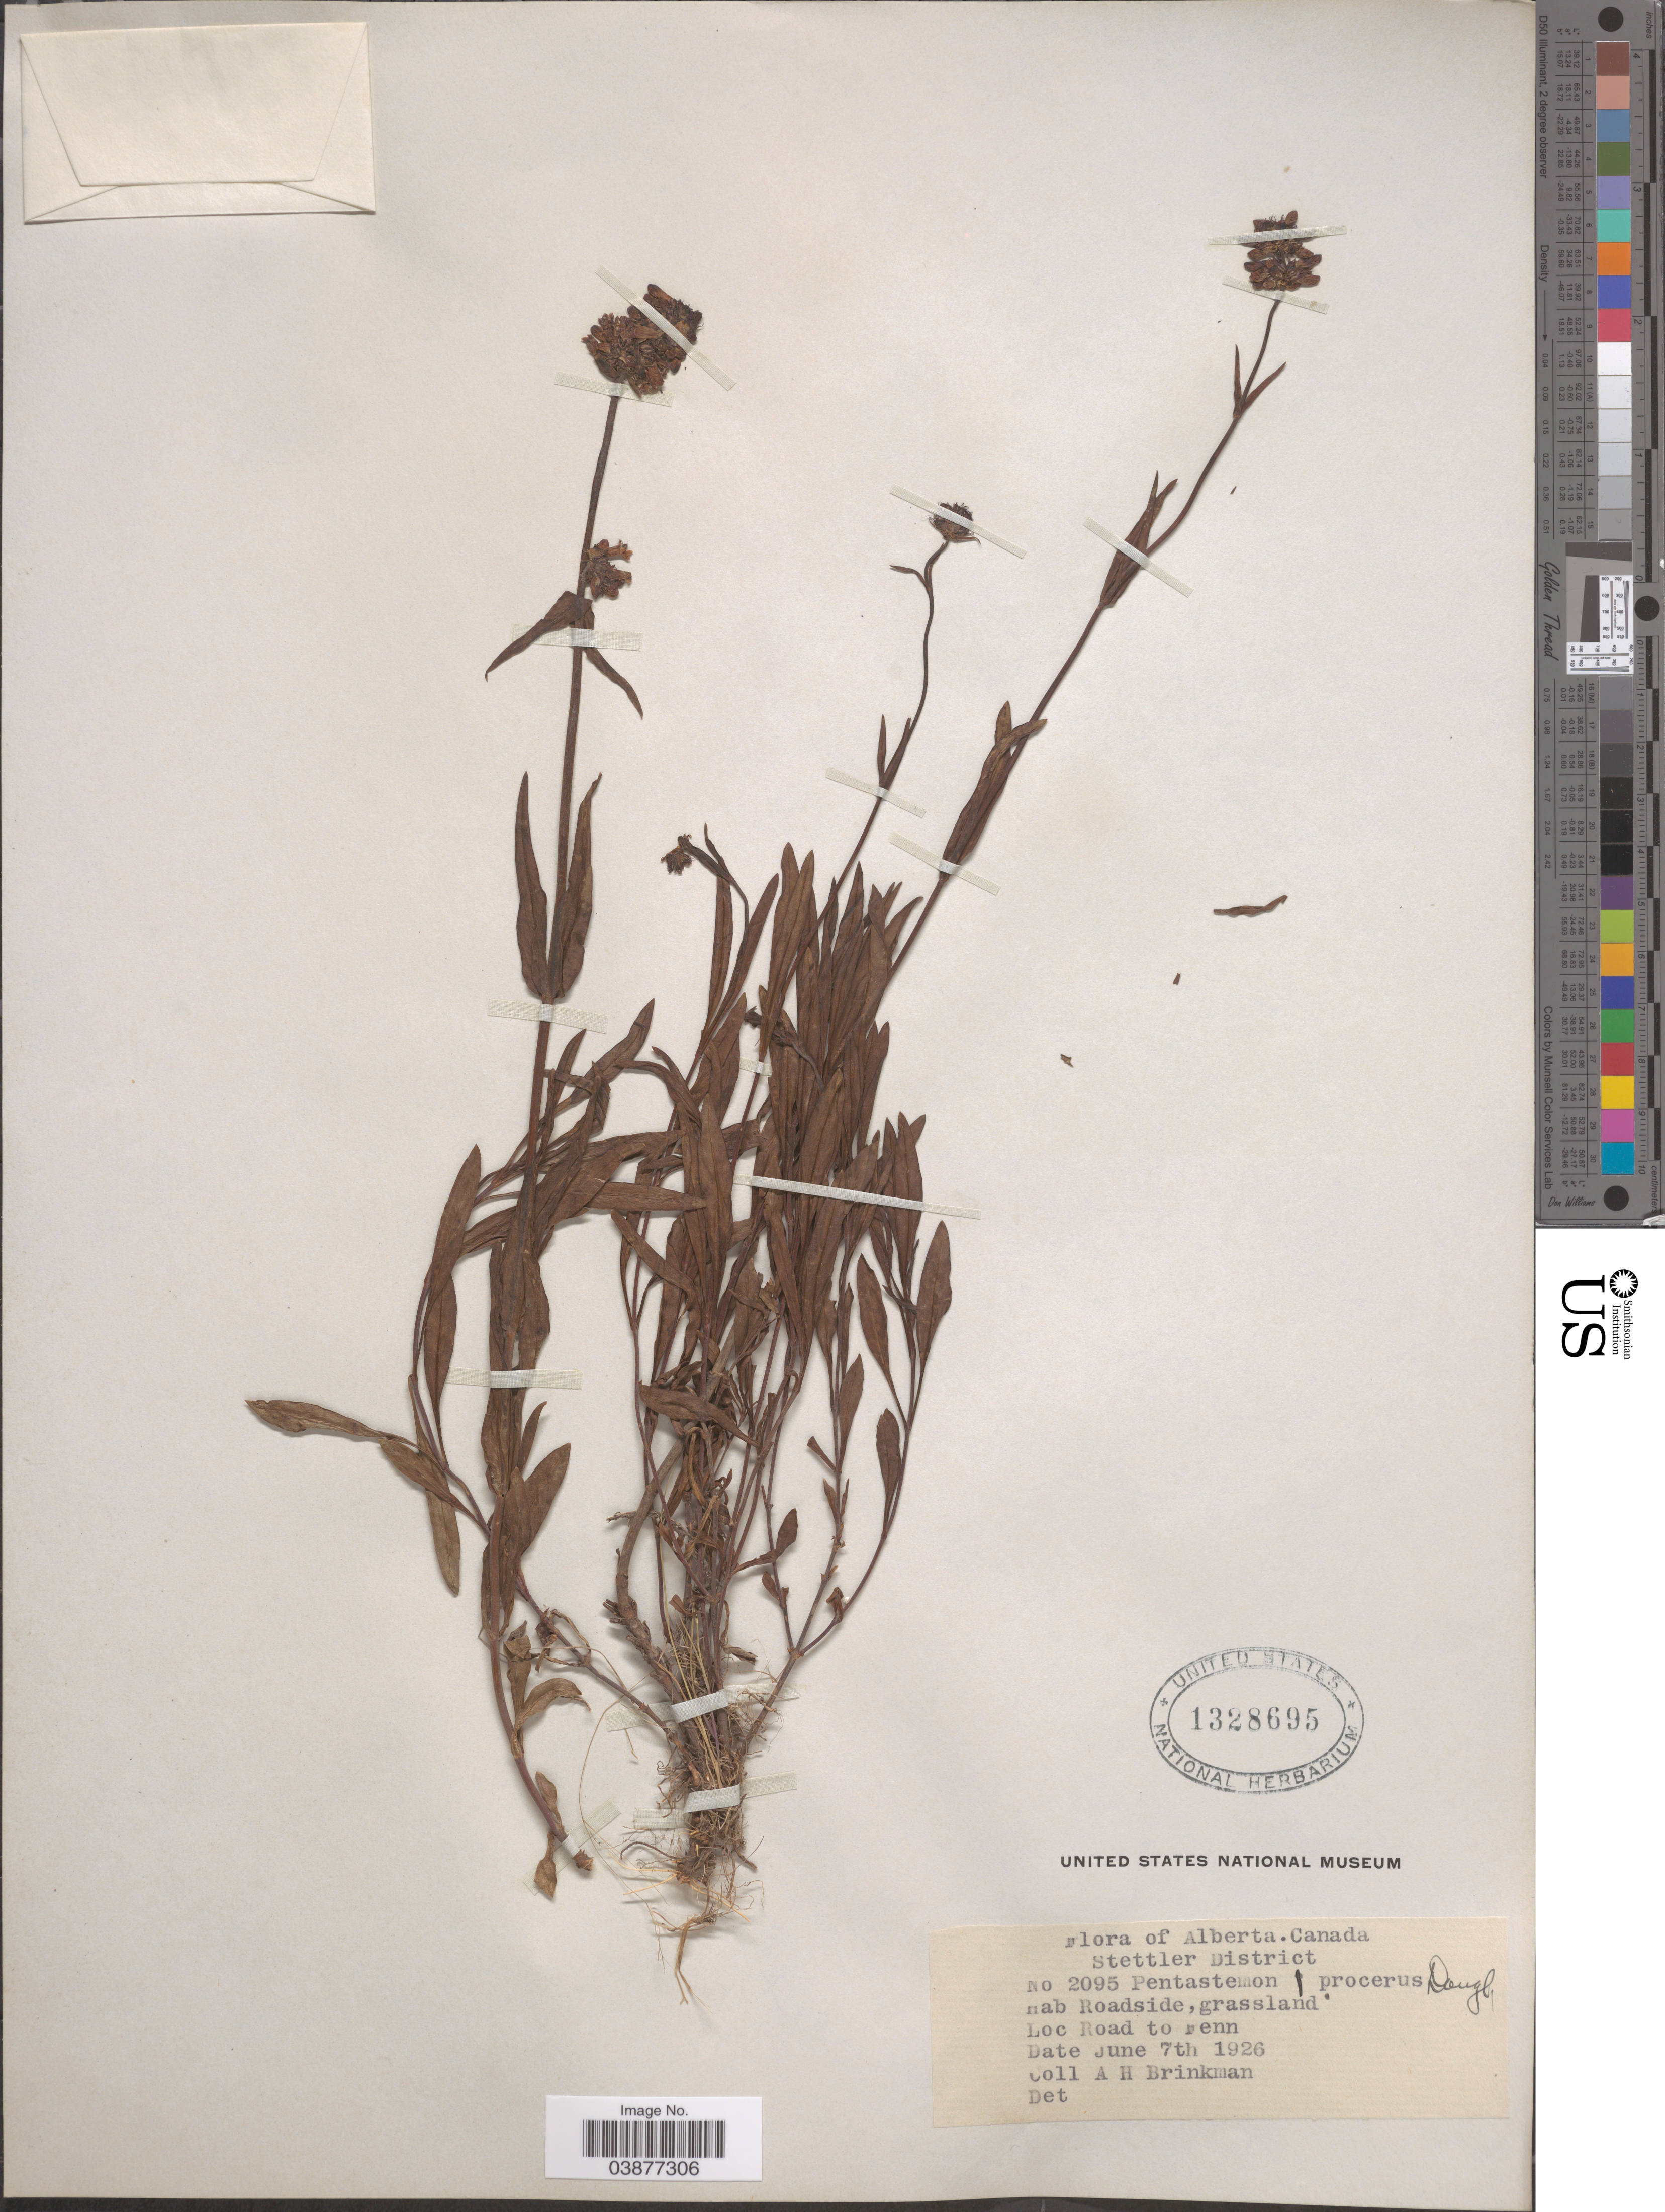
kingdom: Plantae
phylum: Tracheophyta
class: Magnoliopsida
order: Lamiales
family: Plantaginaceae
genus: Penstemon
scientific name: Penstemon procerus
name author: Douglas ex Graham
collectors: A. Brinkman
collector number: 2095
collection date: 1926-06-07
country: Canada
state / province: Alberta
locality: Stettler District. Road to Fenn.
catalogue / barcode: US 1328695